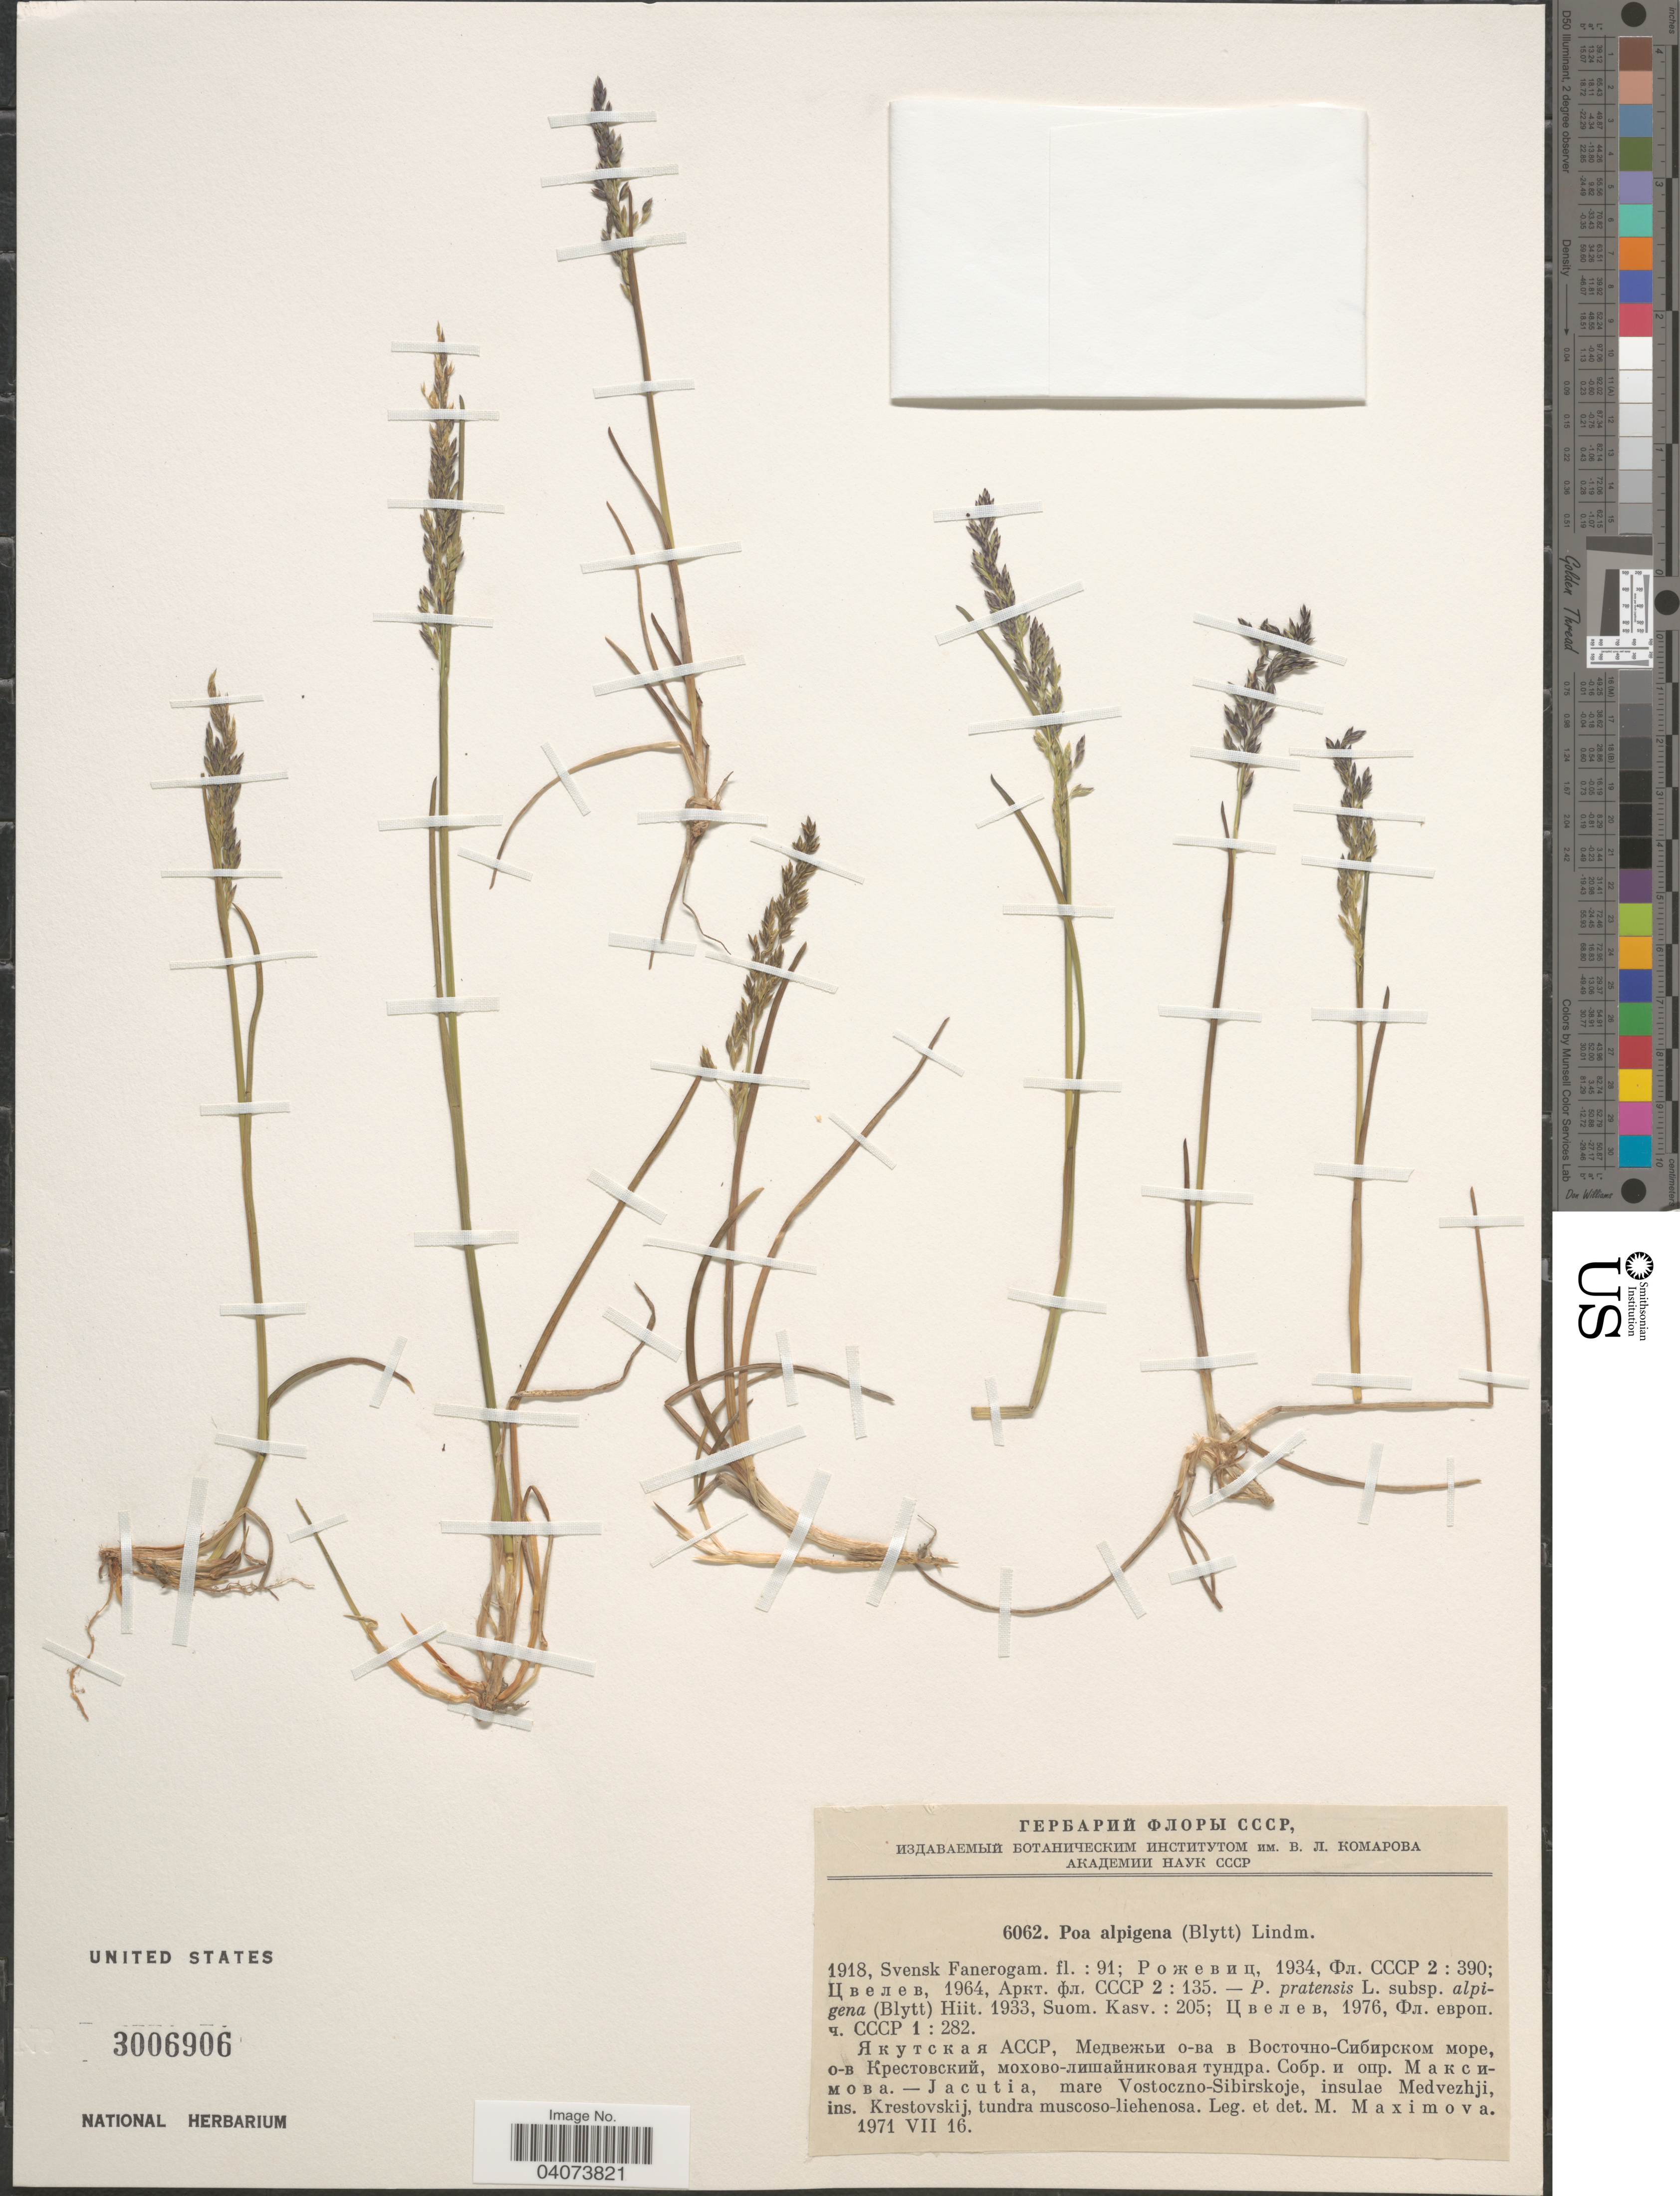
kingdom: Plantae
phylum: Tracheophyta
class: Liliopsida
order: Poales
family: Poaceae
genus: Poa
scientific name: Poa pratensis subsp. alpigena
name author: (Lindm.) Hiitonen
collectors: M. Maximova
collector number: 6062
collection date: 1971-07-16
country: Russian Federation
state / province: Sakha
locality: Jacutia, mare Vostoczno-Sibirskoje, insulae Medvezhji, ins. Krestovskij.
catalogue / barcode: US 3006906